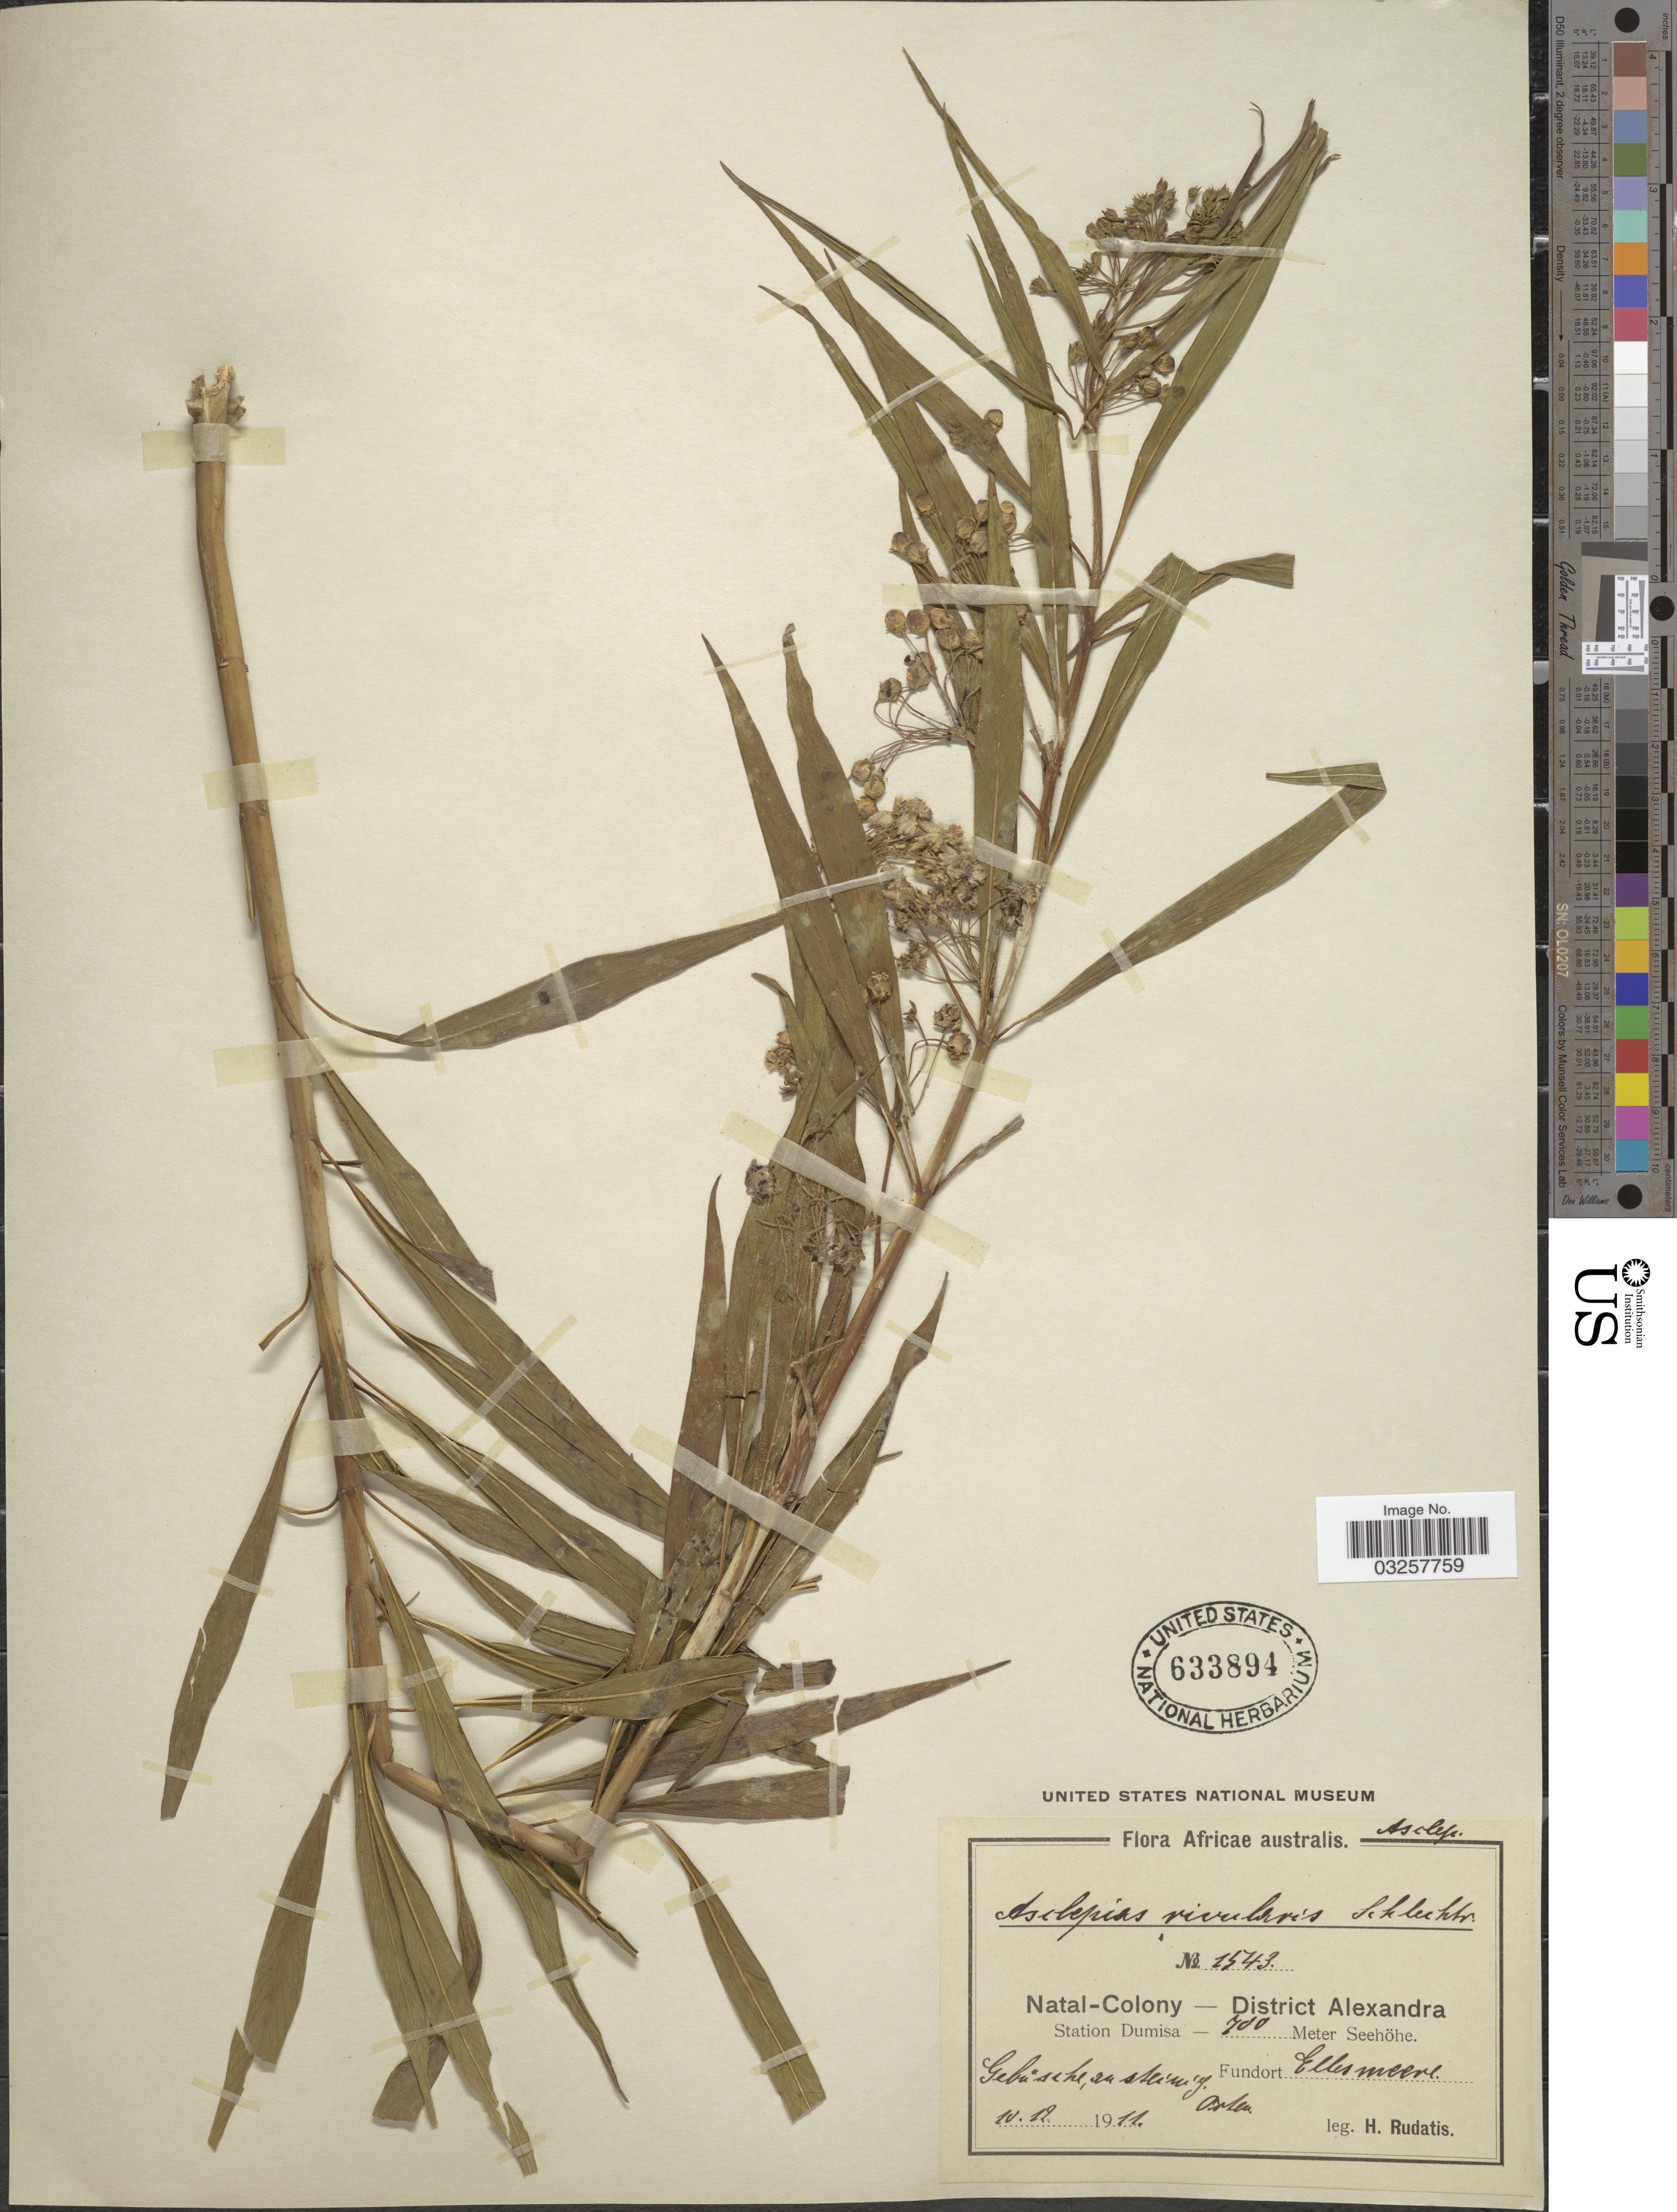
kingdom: Plantae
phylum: Tracheophyta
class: Magnoliopsida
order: Gentianales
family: Apocynaceae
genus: Asclepias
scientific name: Asclepias rivularis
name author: (Schltr.) Schltr.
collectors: H. Rudatis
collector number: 1543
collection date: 1911-12-10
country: South Africa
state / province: KwaZulu-Natal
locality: Africae australis. Natal-Colony-District Alexandra. Station Dumisa. Ellesmeere.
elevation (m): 700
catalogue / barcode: US 633894